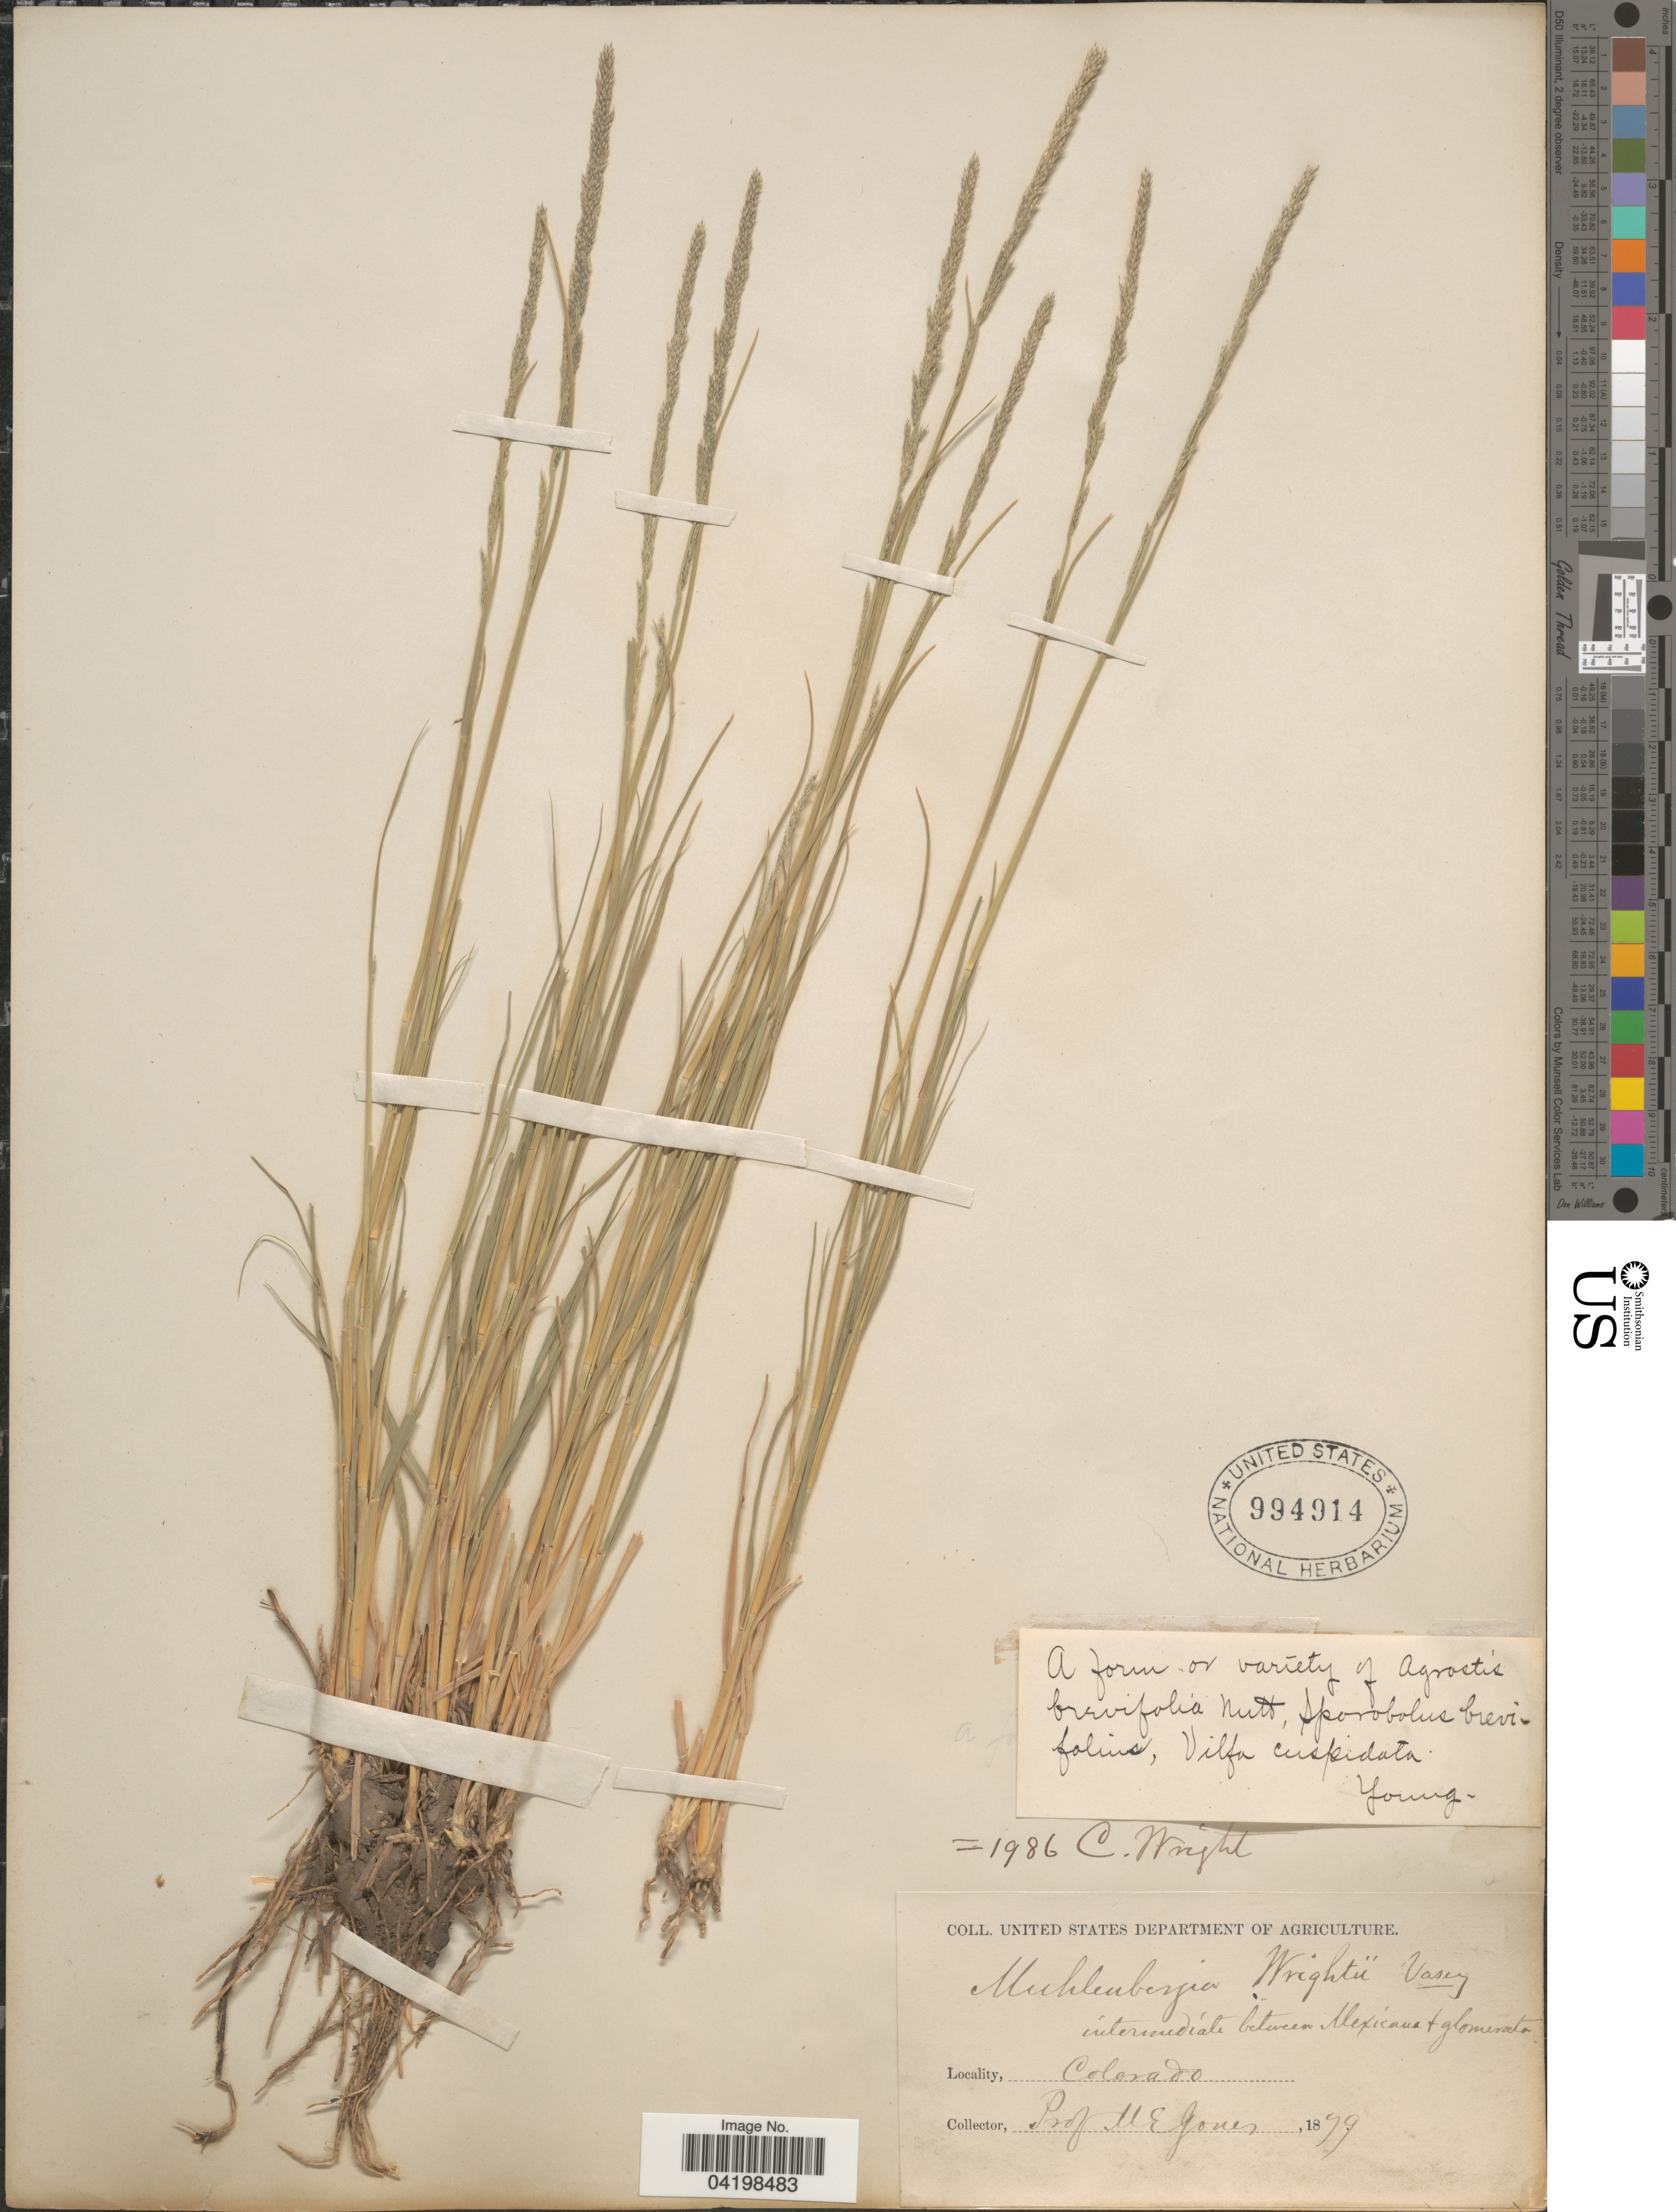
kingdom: Plantae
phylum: Tracheophyta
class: Liliopsida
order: Poales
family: Poaceae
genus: Muhlenbergia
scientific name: Muhlenbergia wrightii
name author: Vasey ex J.M. Coult.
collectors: M. E. Jones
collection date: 1899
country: United States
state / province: Colorado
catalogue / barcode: US 994914